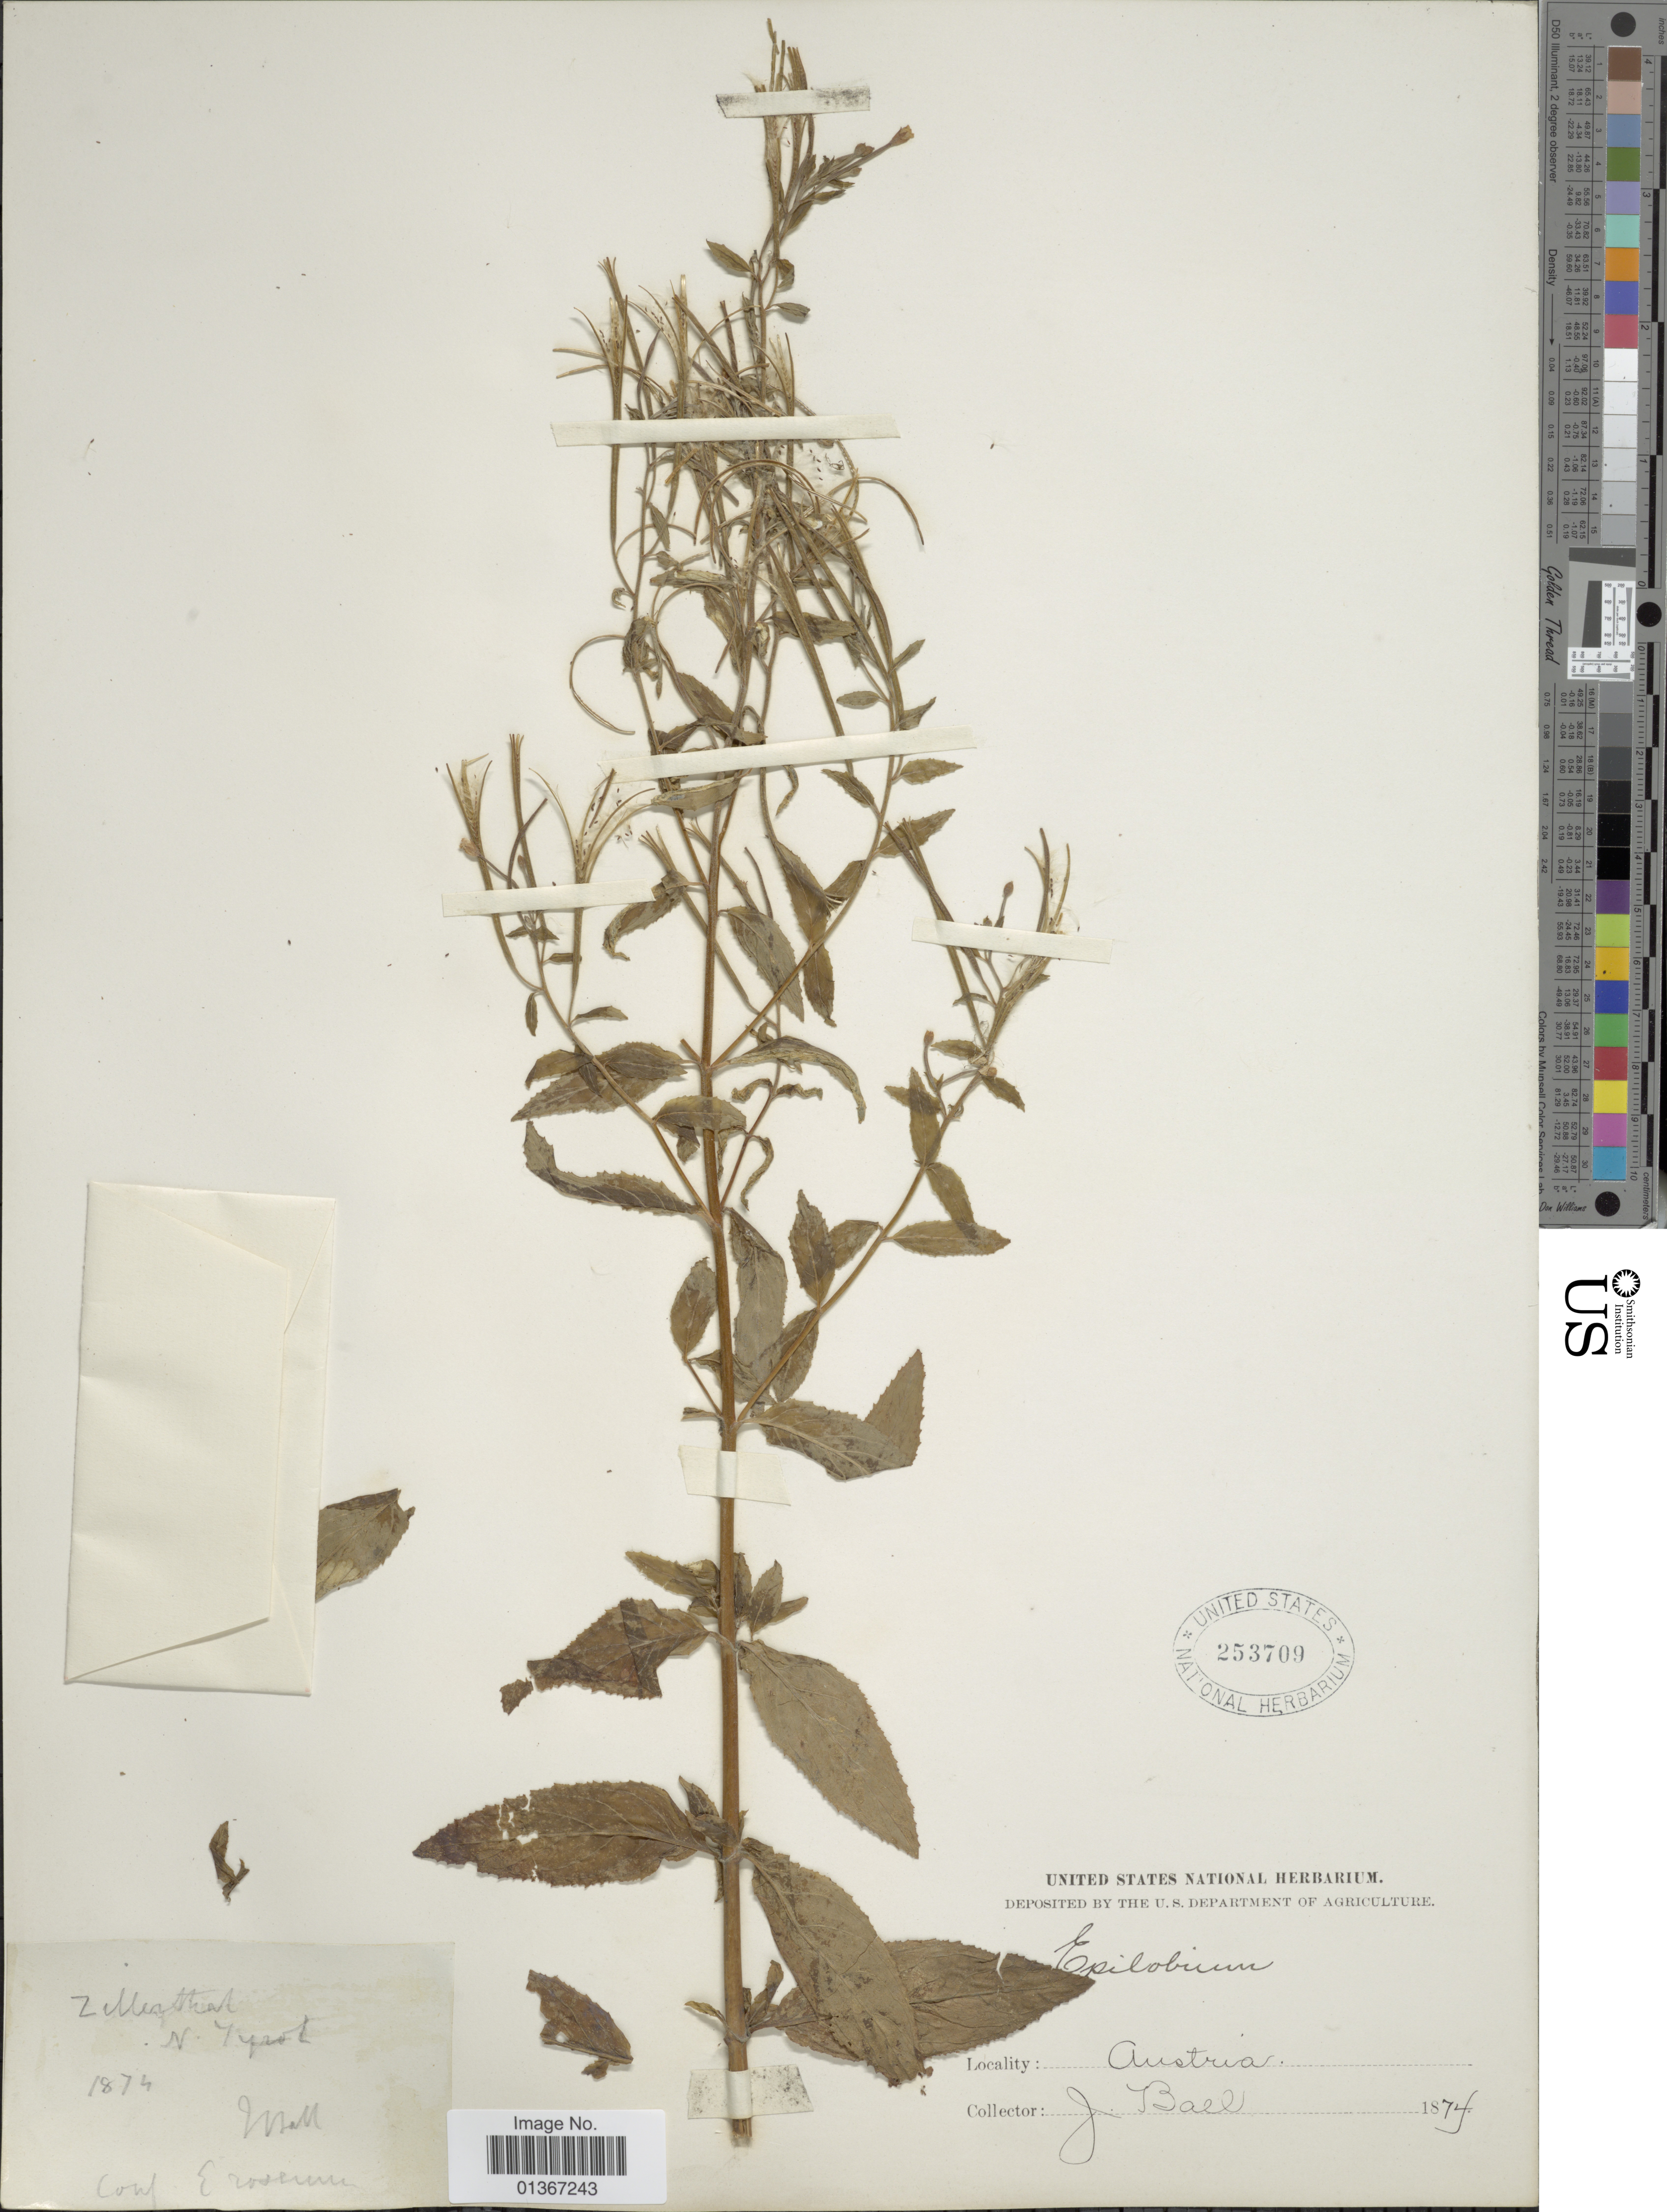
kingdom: Plantae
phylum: Tracheophyta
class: Magnoliopsida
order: Myrtales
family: Onagraceae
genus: Epilobium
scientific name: Epilobium sp.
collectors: J. Ball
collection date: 1874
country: Austria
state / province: Tirol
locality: Zillerthal, N. Tyrol.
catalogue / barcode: US 253709